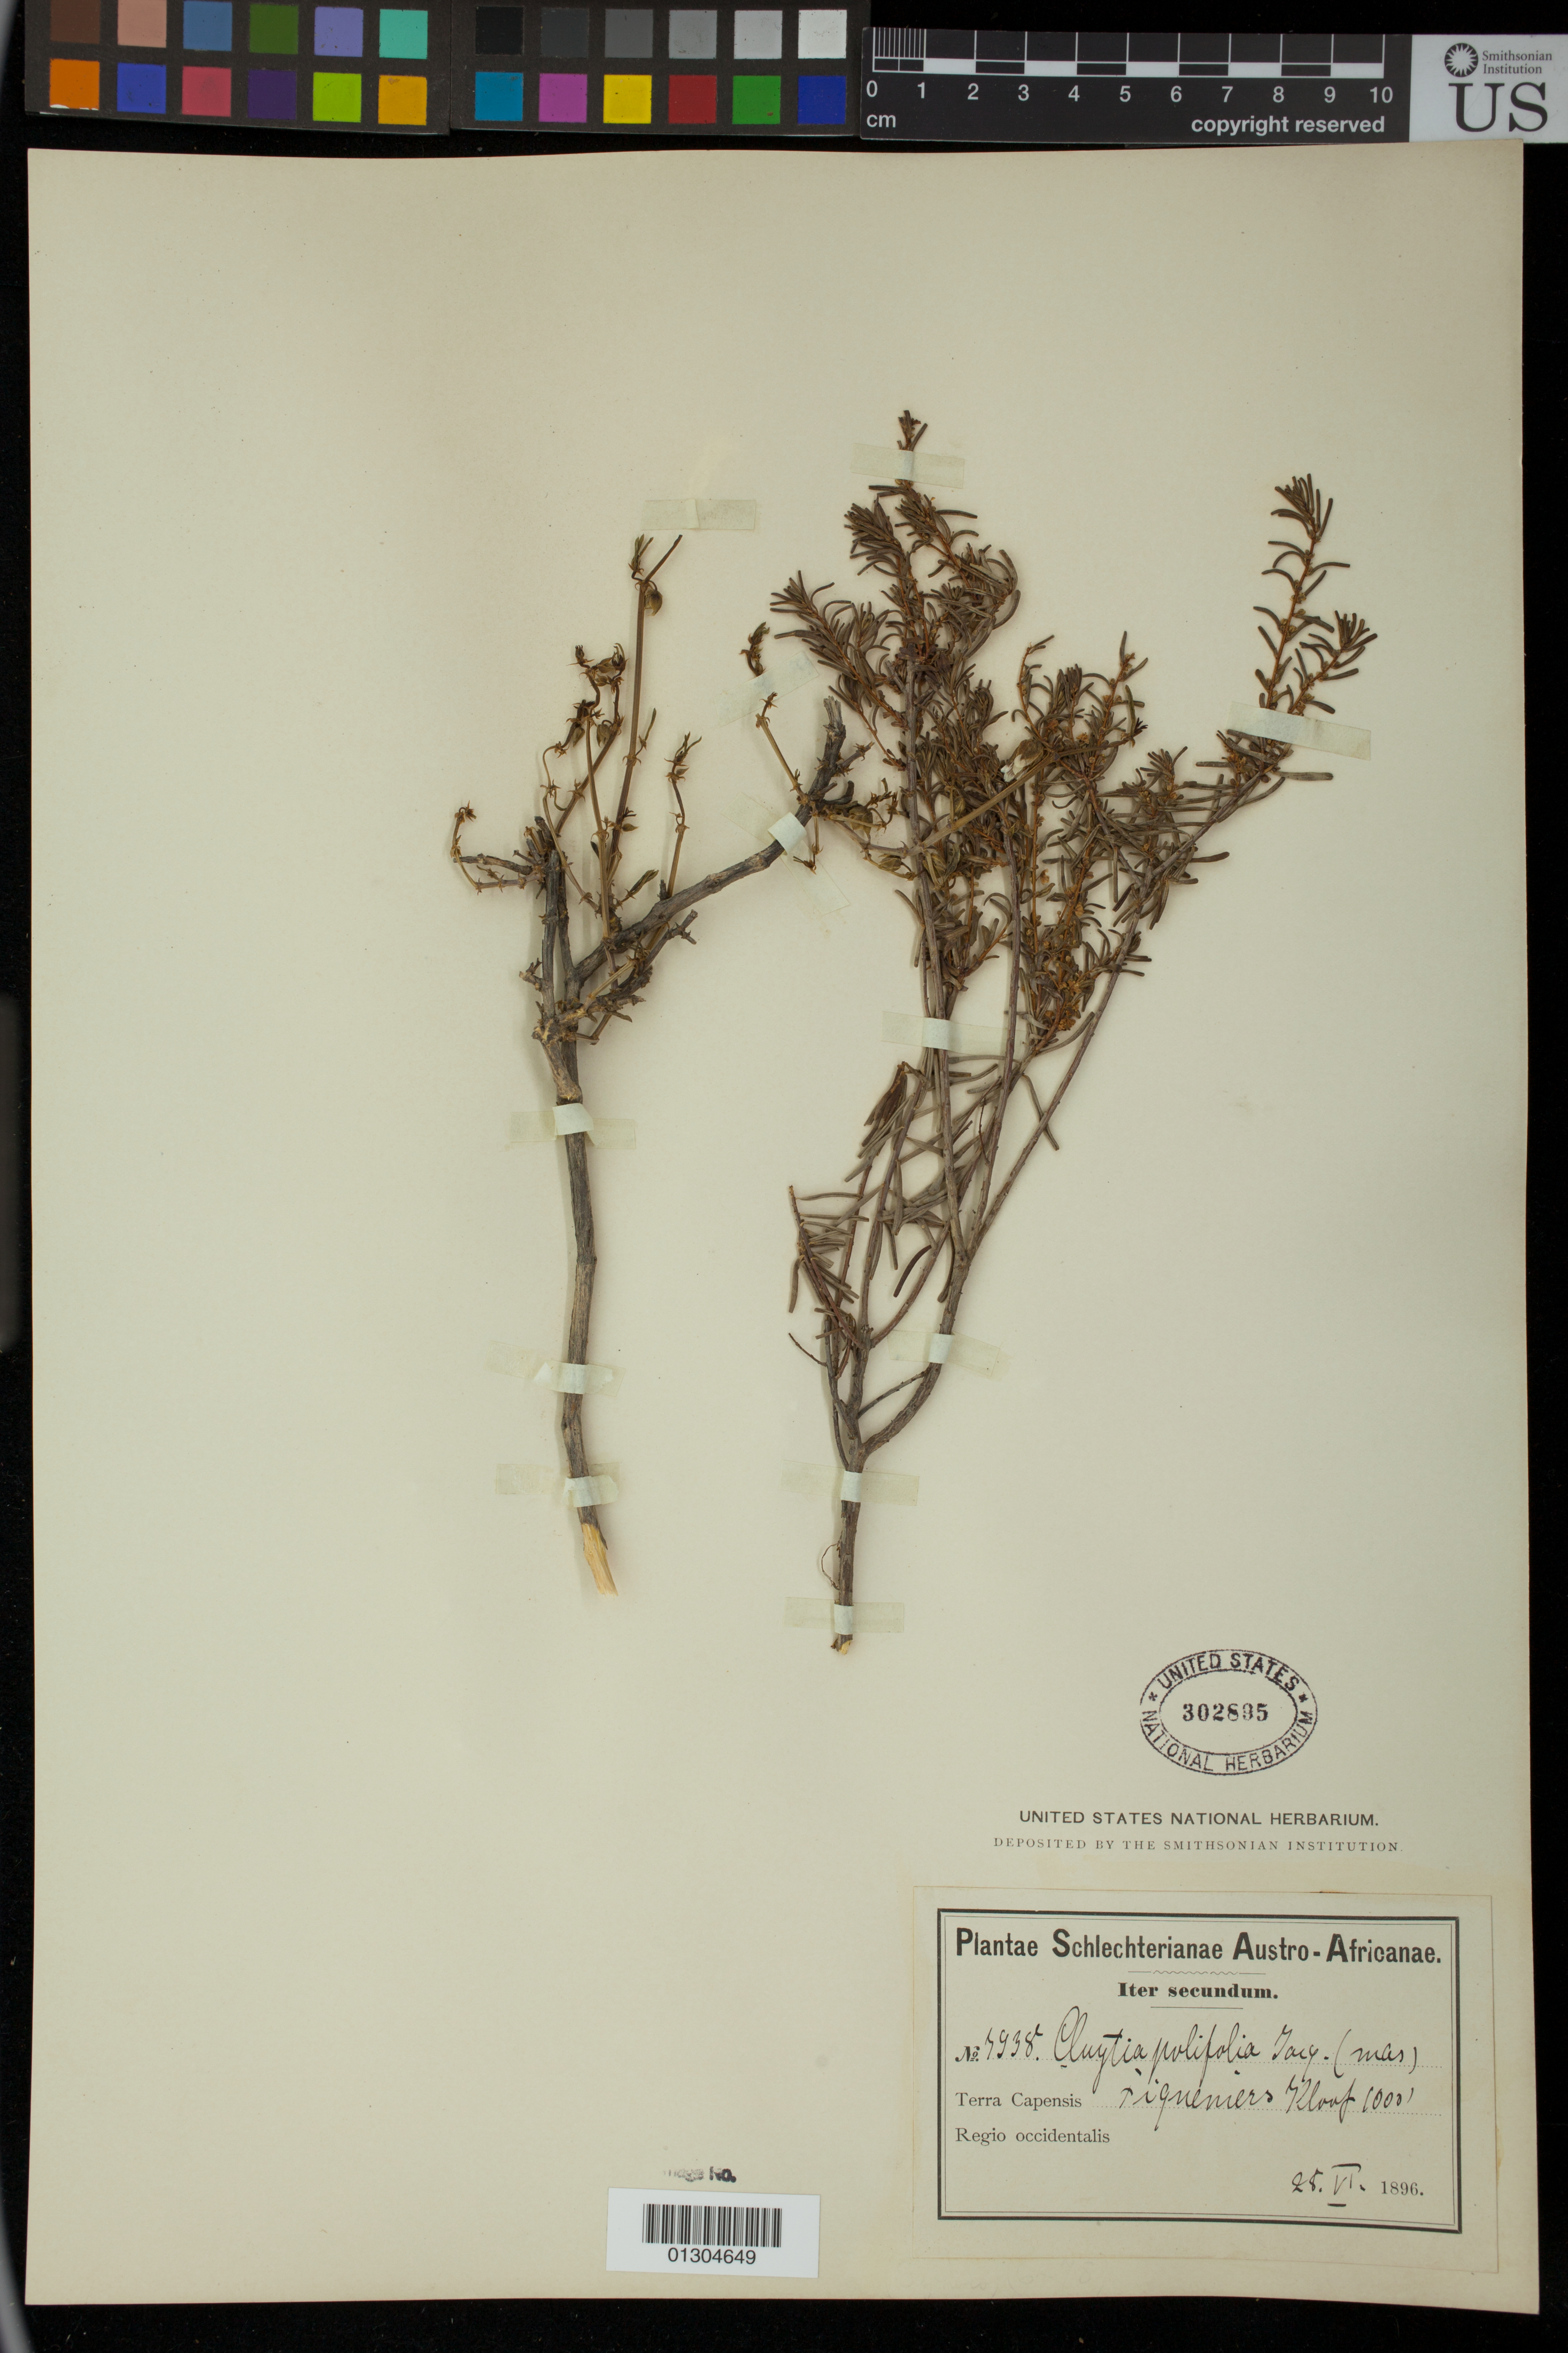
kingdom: Plantae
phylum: Tracheophyta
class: Magnoliopsida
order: Malpighiales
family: Peraceae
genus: Clutia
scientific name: Clutia polygalifolia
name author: Salisb.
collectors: Schlechter, --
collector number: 7938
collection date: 1896-06-28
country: South Africa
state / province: Western Cape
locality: Piqneniers Kloof (Piekenierskloof)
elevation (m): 305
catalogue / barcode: US 302895